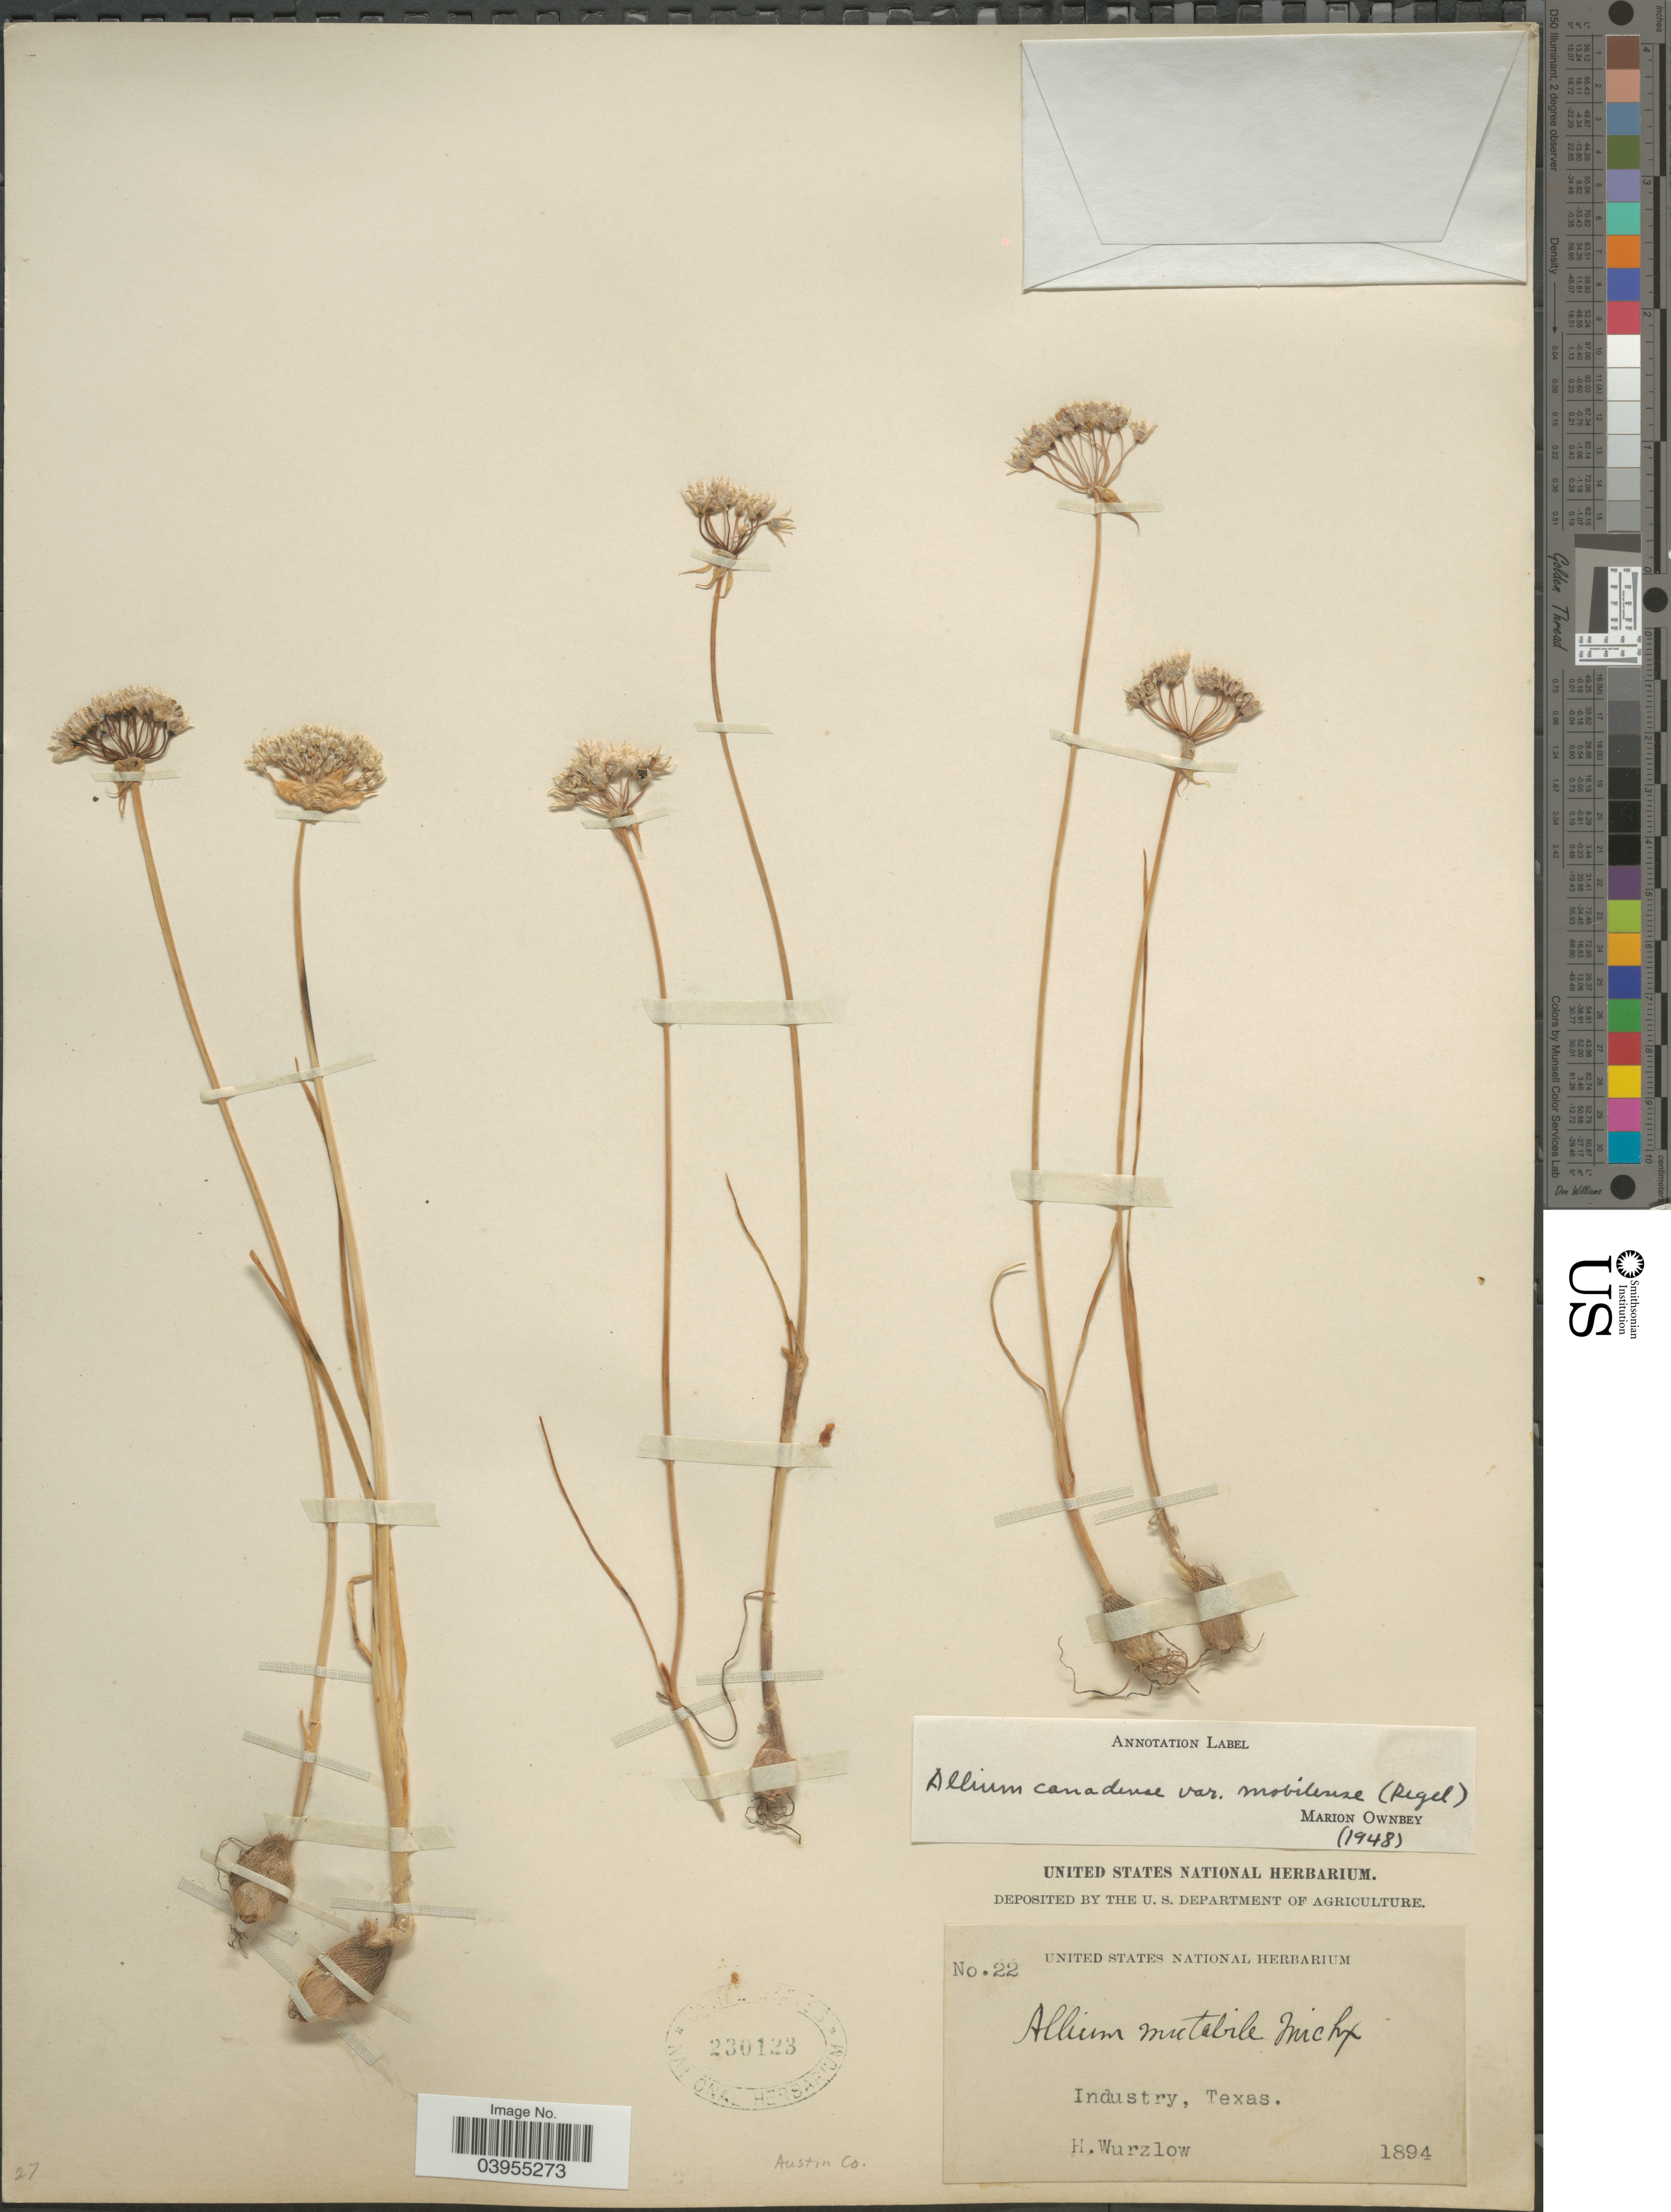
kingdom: Plantae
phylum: Tracheophyta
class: Liliopsida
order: Asparagales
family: Amaryllidaceae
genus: Allium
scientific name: Allium canadense var. mobilense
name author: (Regel) Traub & Ownbey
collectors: H. Wurzlow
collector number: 22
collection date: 1894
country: United States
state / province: Texas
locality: Industry. Austin Co.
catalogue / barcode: US 230123